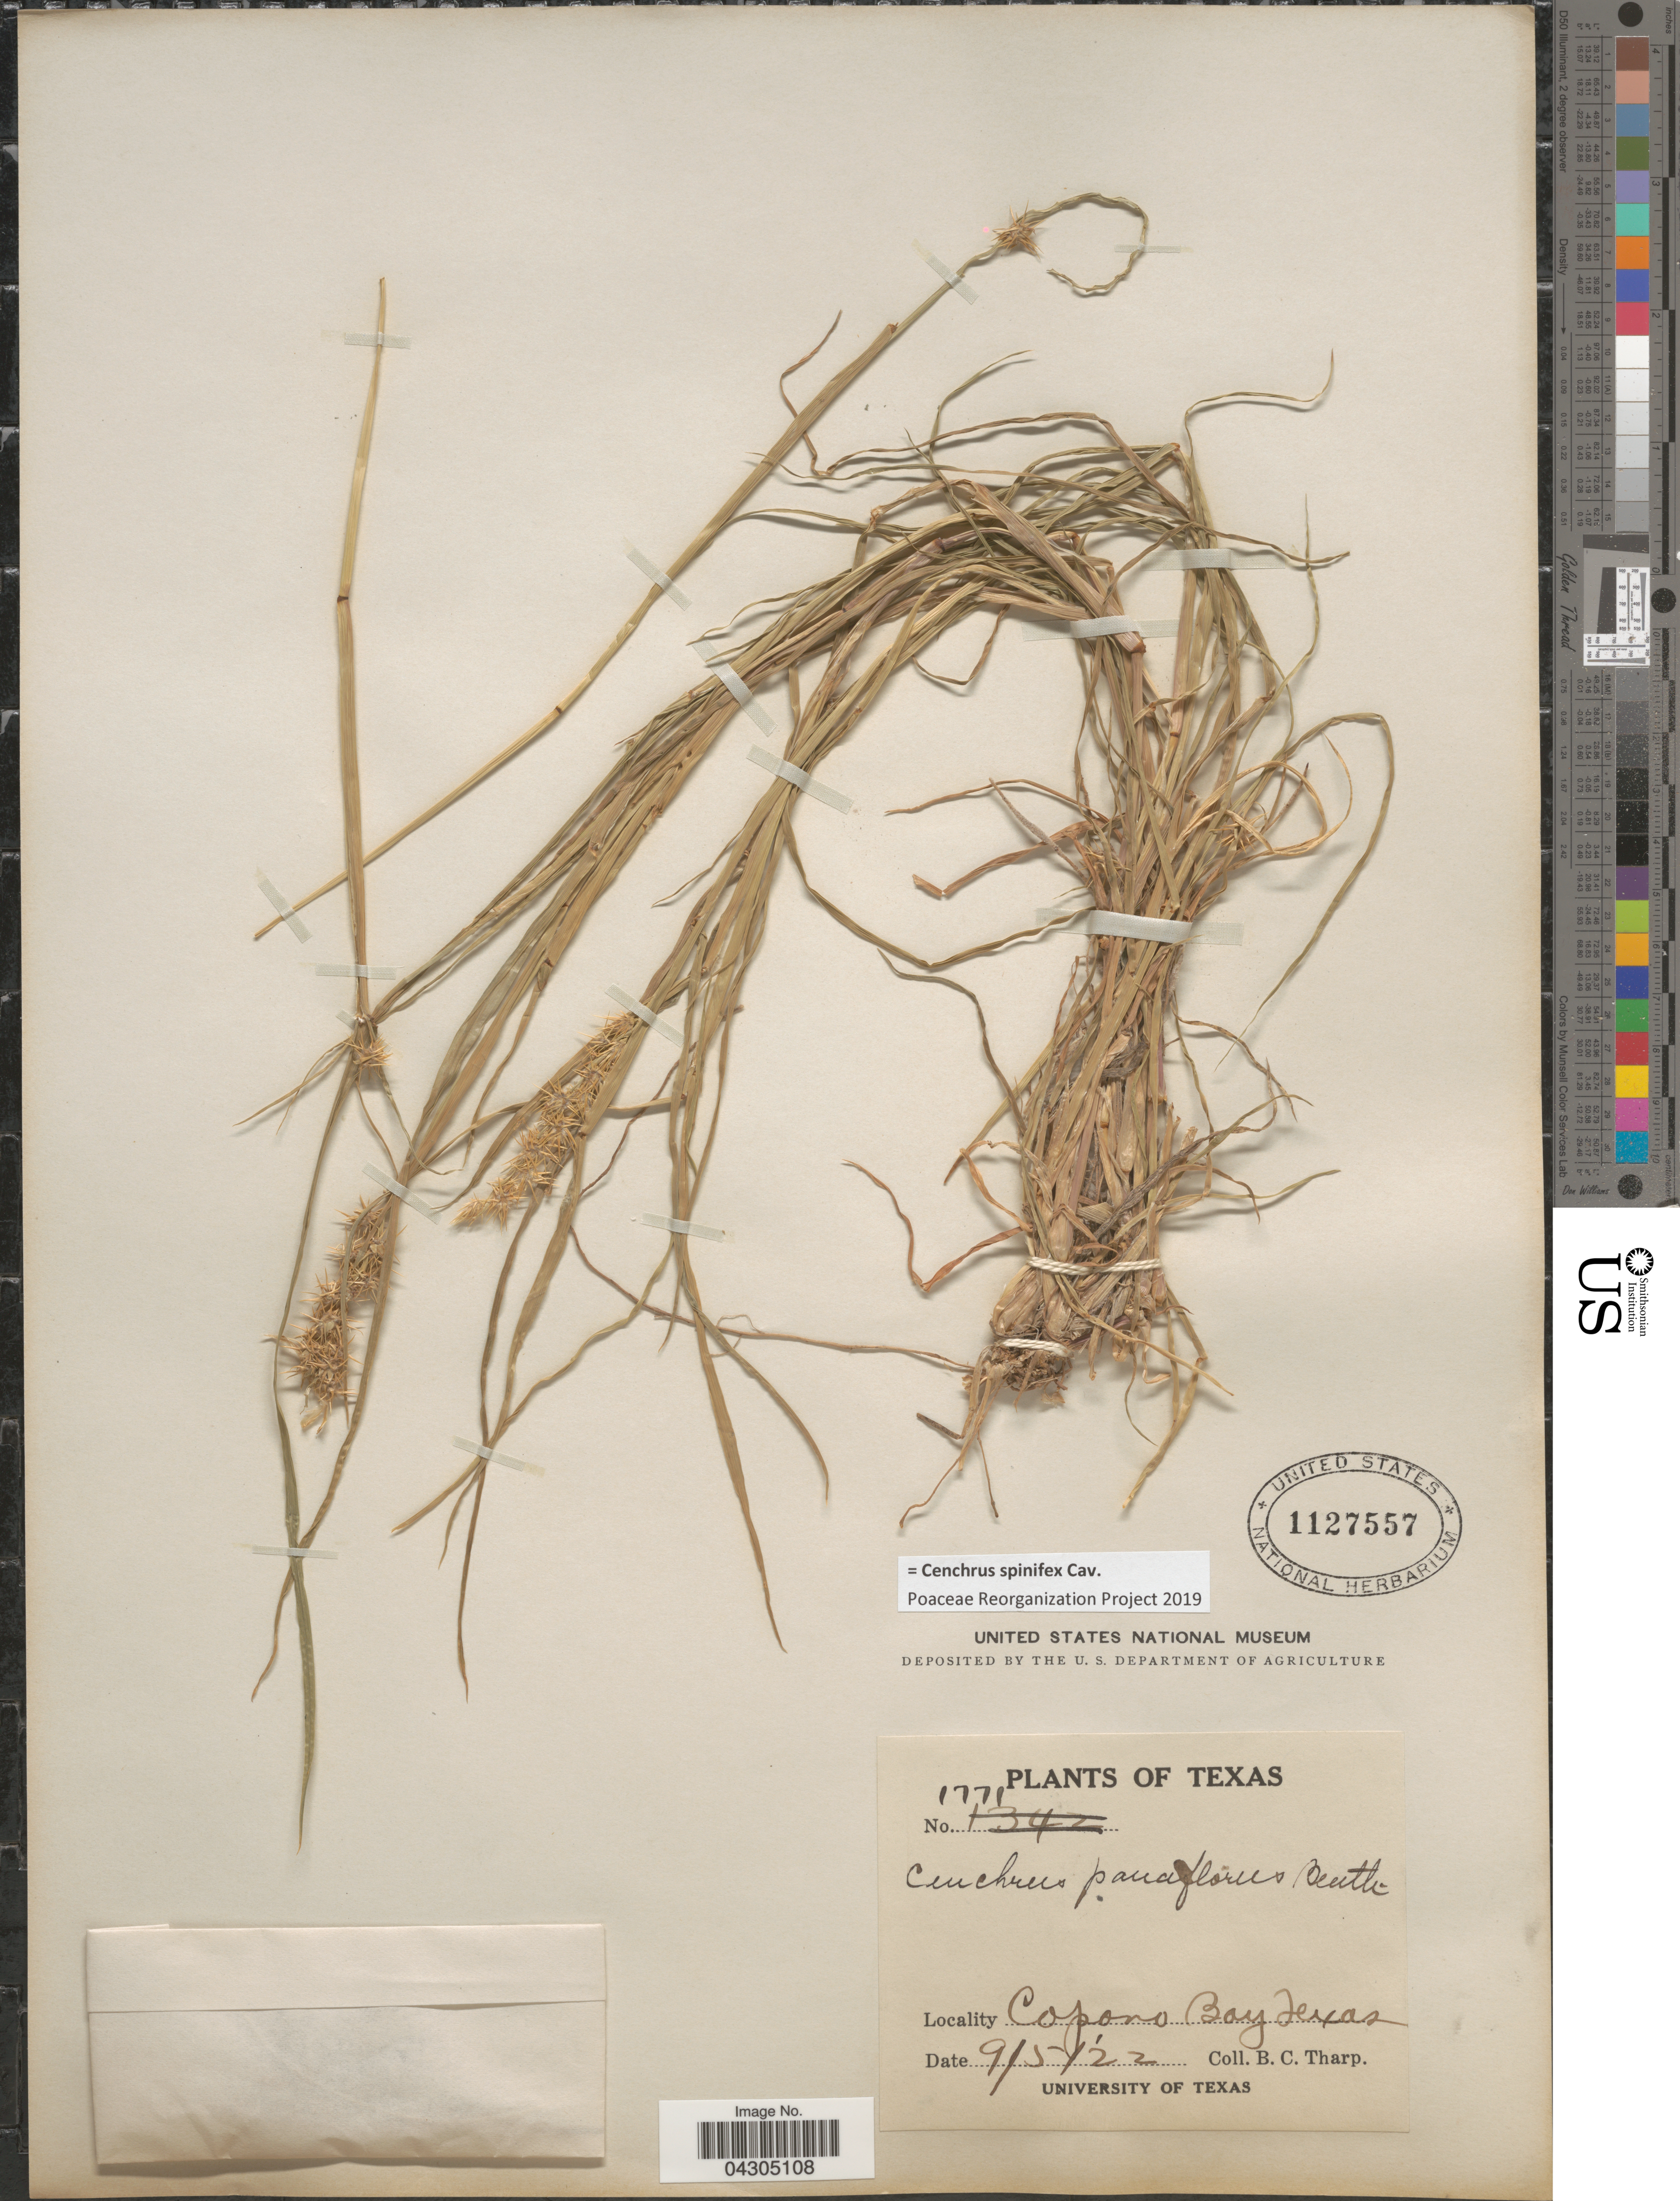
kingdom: Plantae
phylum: Tracheophyta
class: Liliopsida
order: Poales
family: Poaceae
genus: Cenchrus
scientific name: Cenchrus spinifex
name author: Cav.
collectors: B. C. Tharp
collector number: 1771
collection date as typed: Transcribed d/m/y: 5/9/22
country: United States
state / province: Texas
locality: Copano Bay.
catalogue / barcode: US 1127557